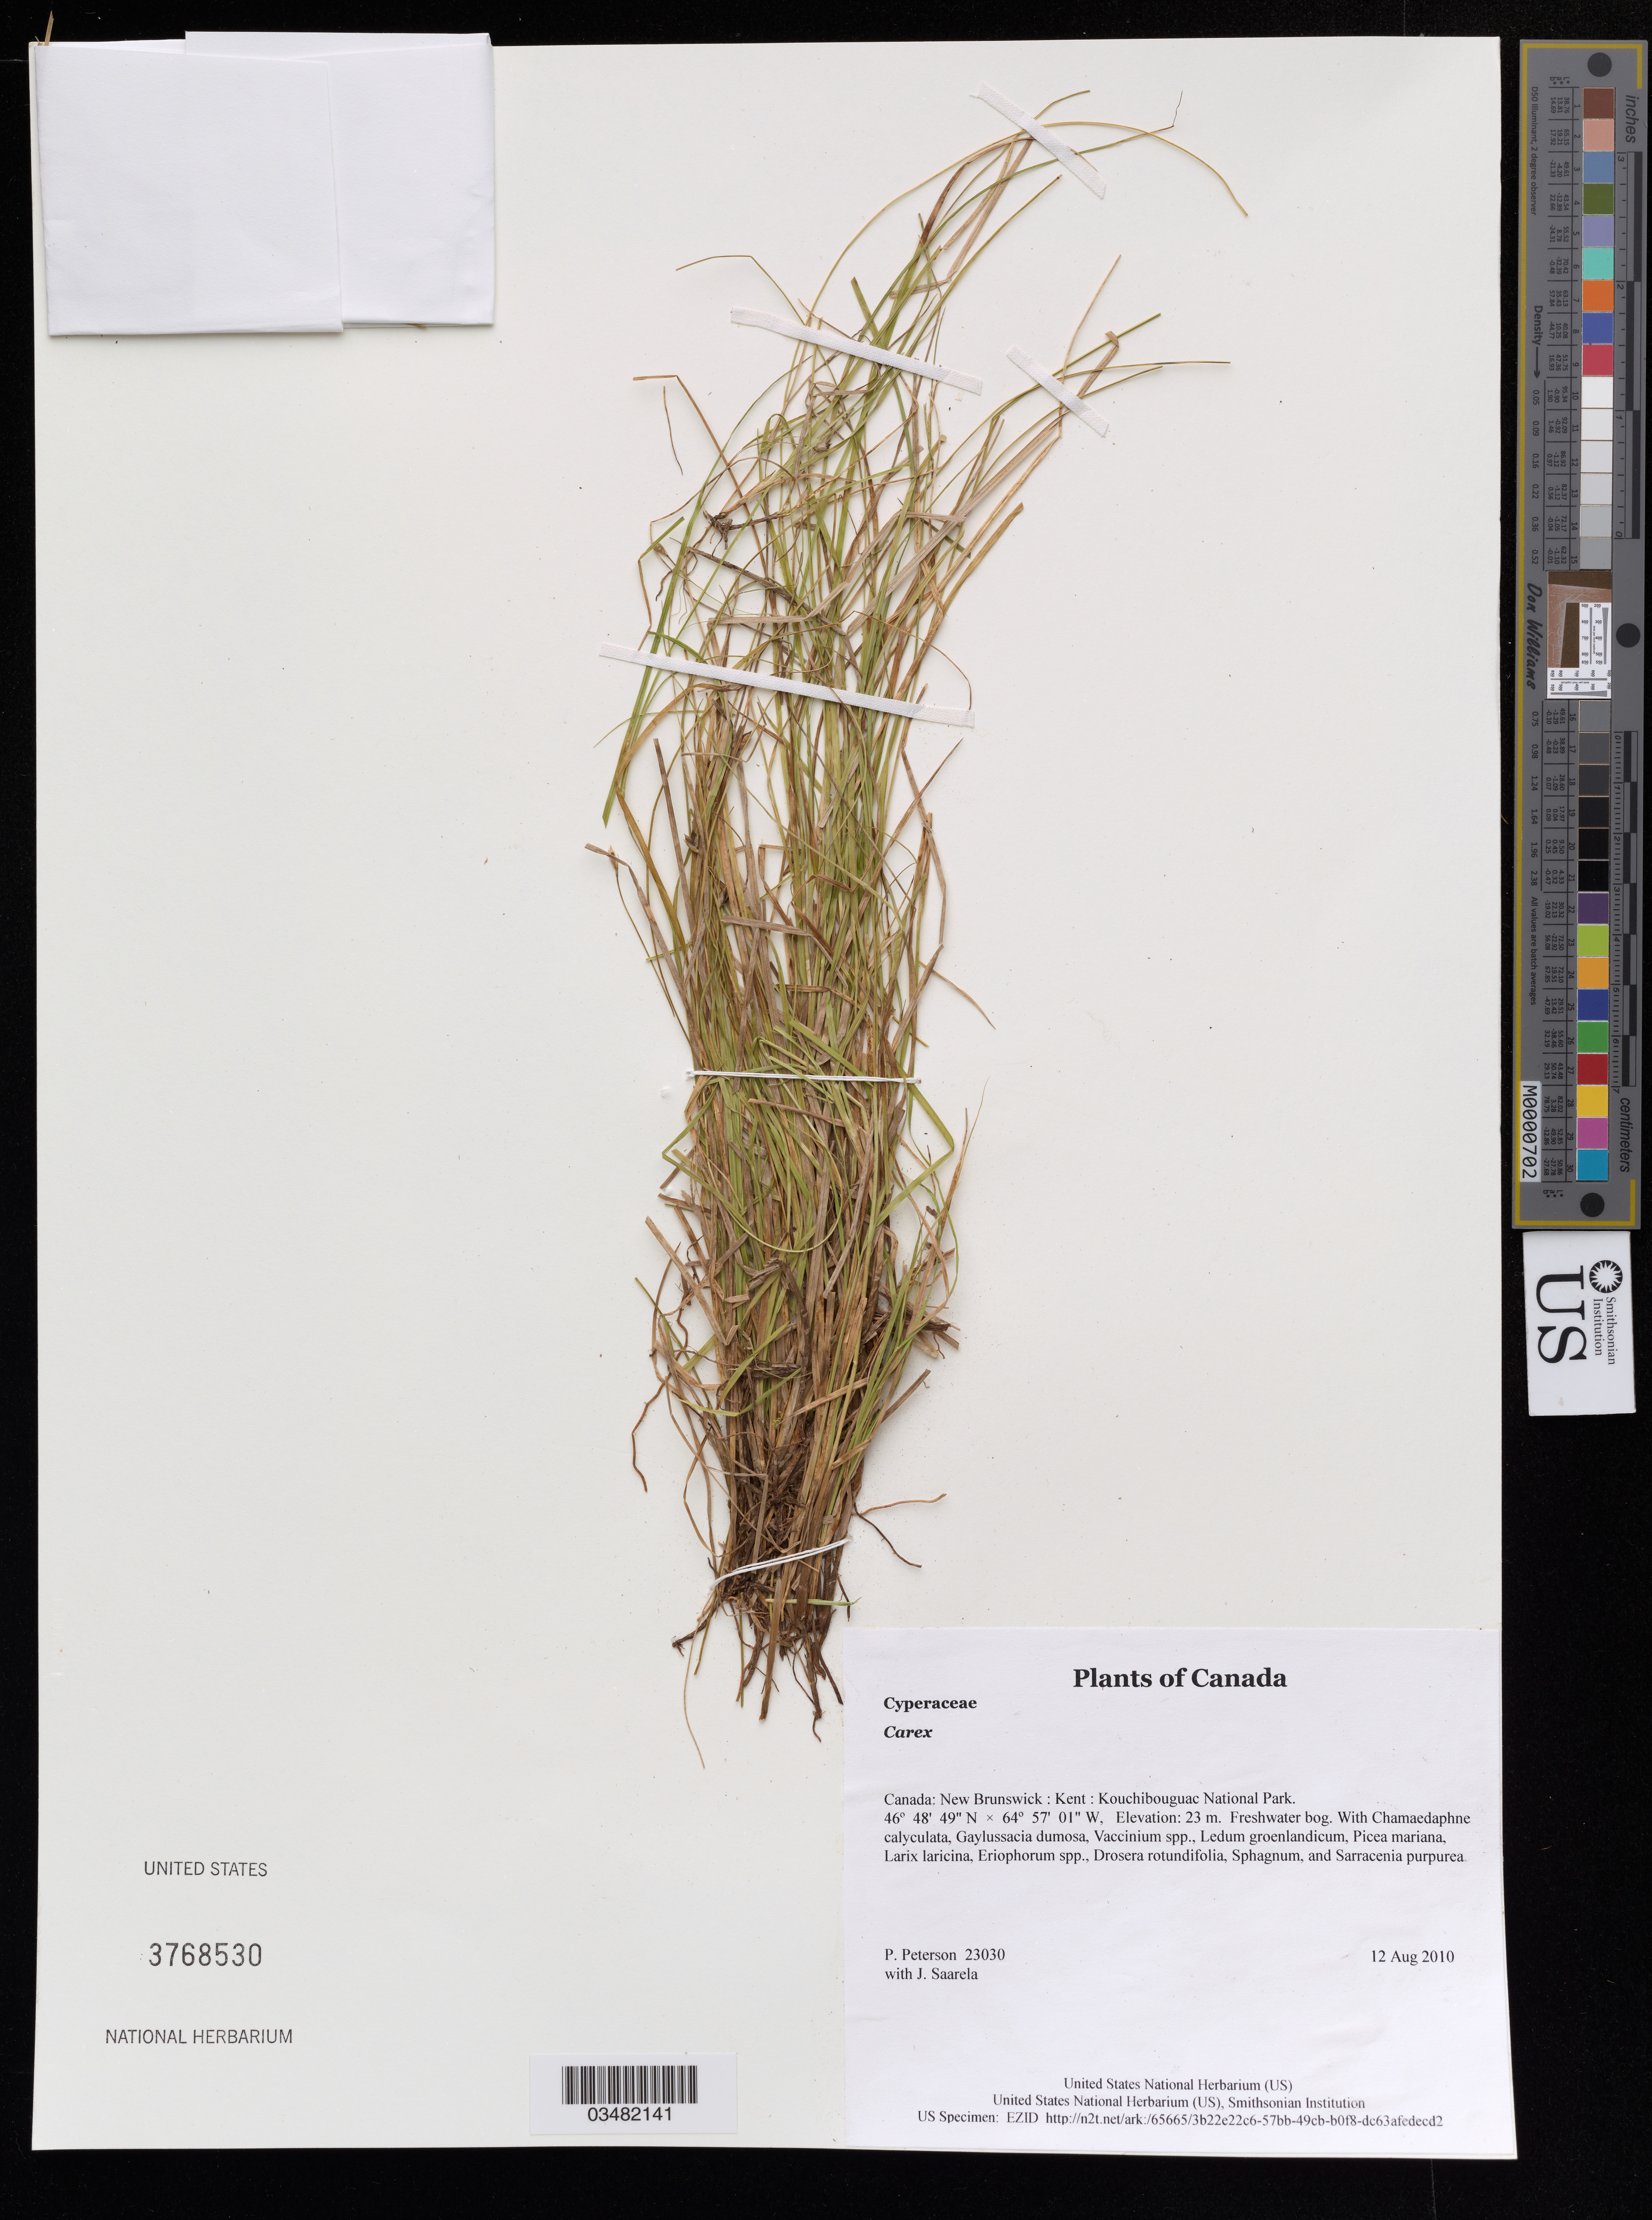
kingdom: Plantae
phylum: Tracheophyta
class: Liliopsida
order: Poales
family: Cyperaceae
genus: Carex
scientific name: Carex sp.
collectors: P. M. Peterson & J. Saarela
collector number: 23030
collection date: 2010-08-12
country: Canada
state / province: New Brunswick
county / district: Kent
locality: Kouchibouguac National Park.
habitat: Freshwater bog.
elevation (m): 23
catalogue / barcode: US 3768530